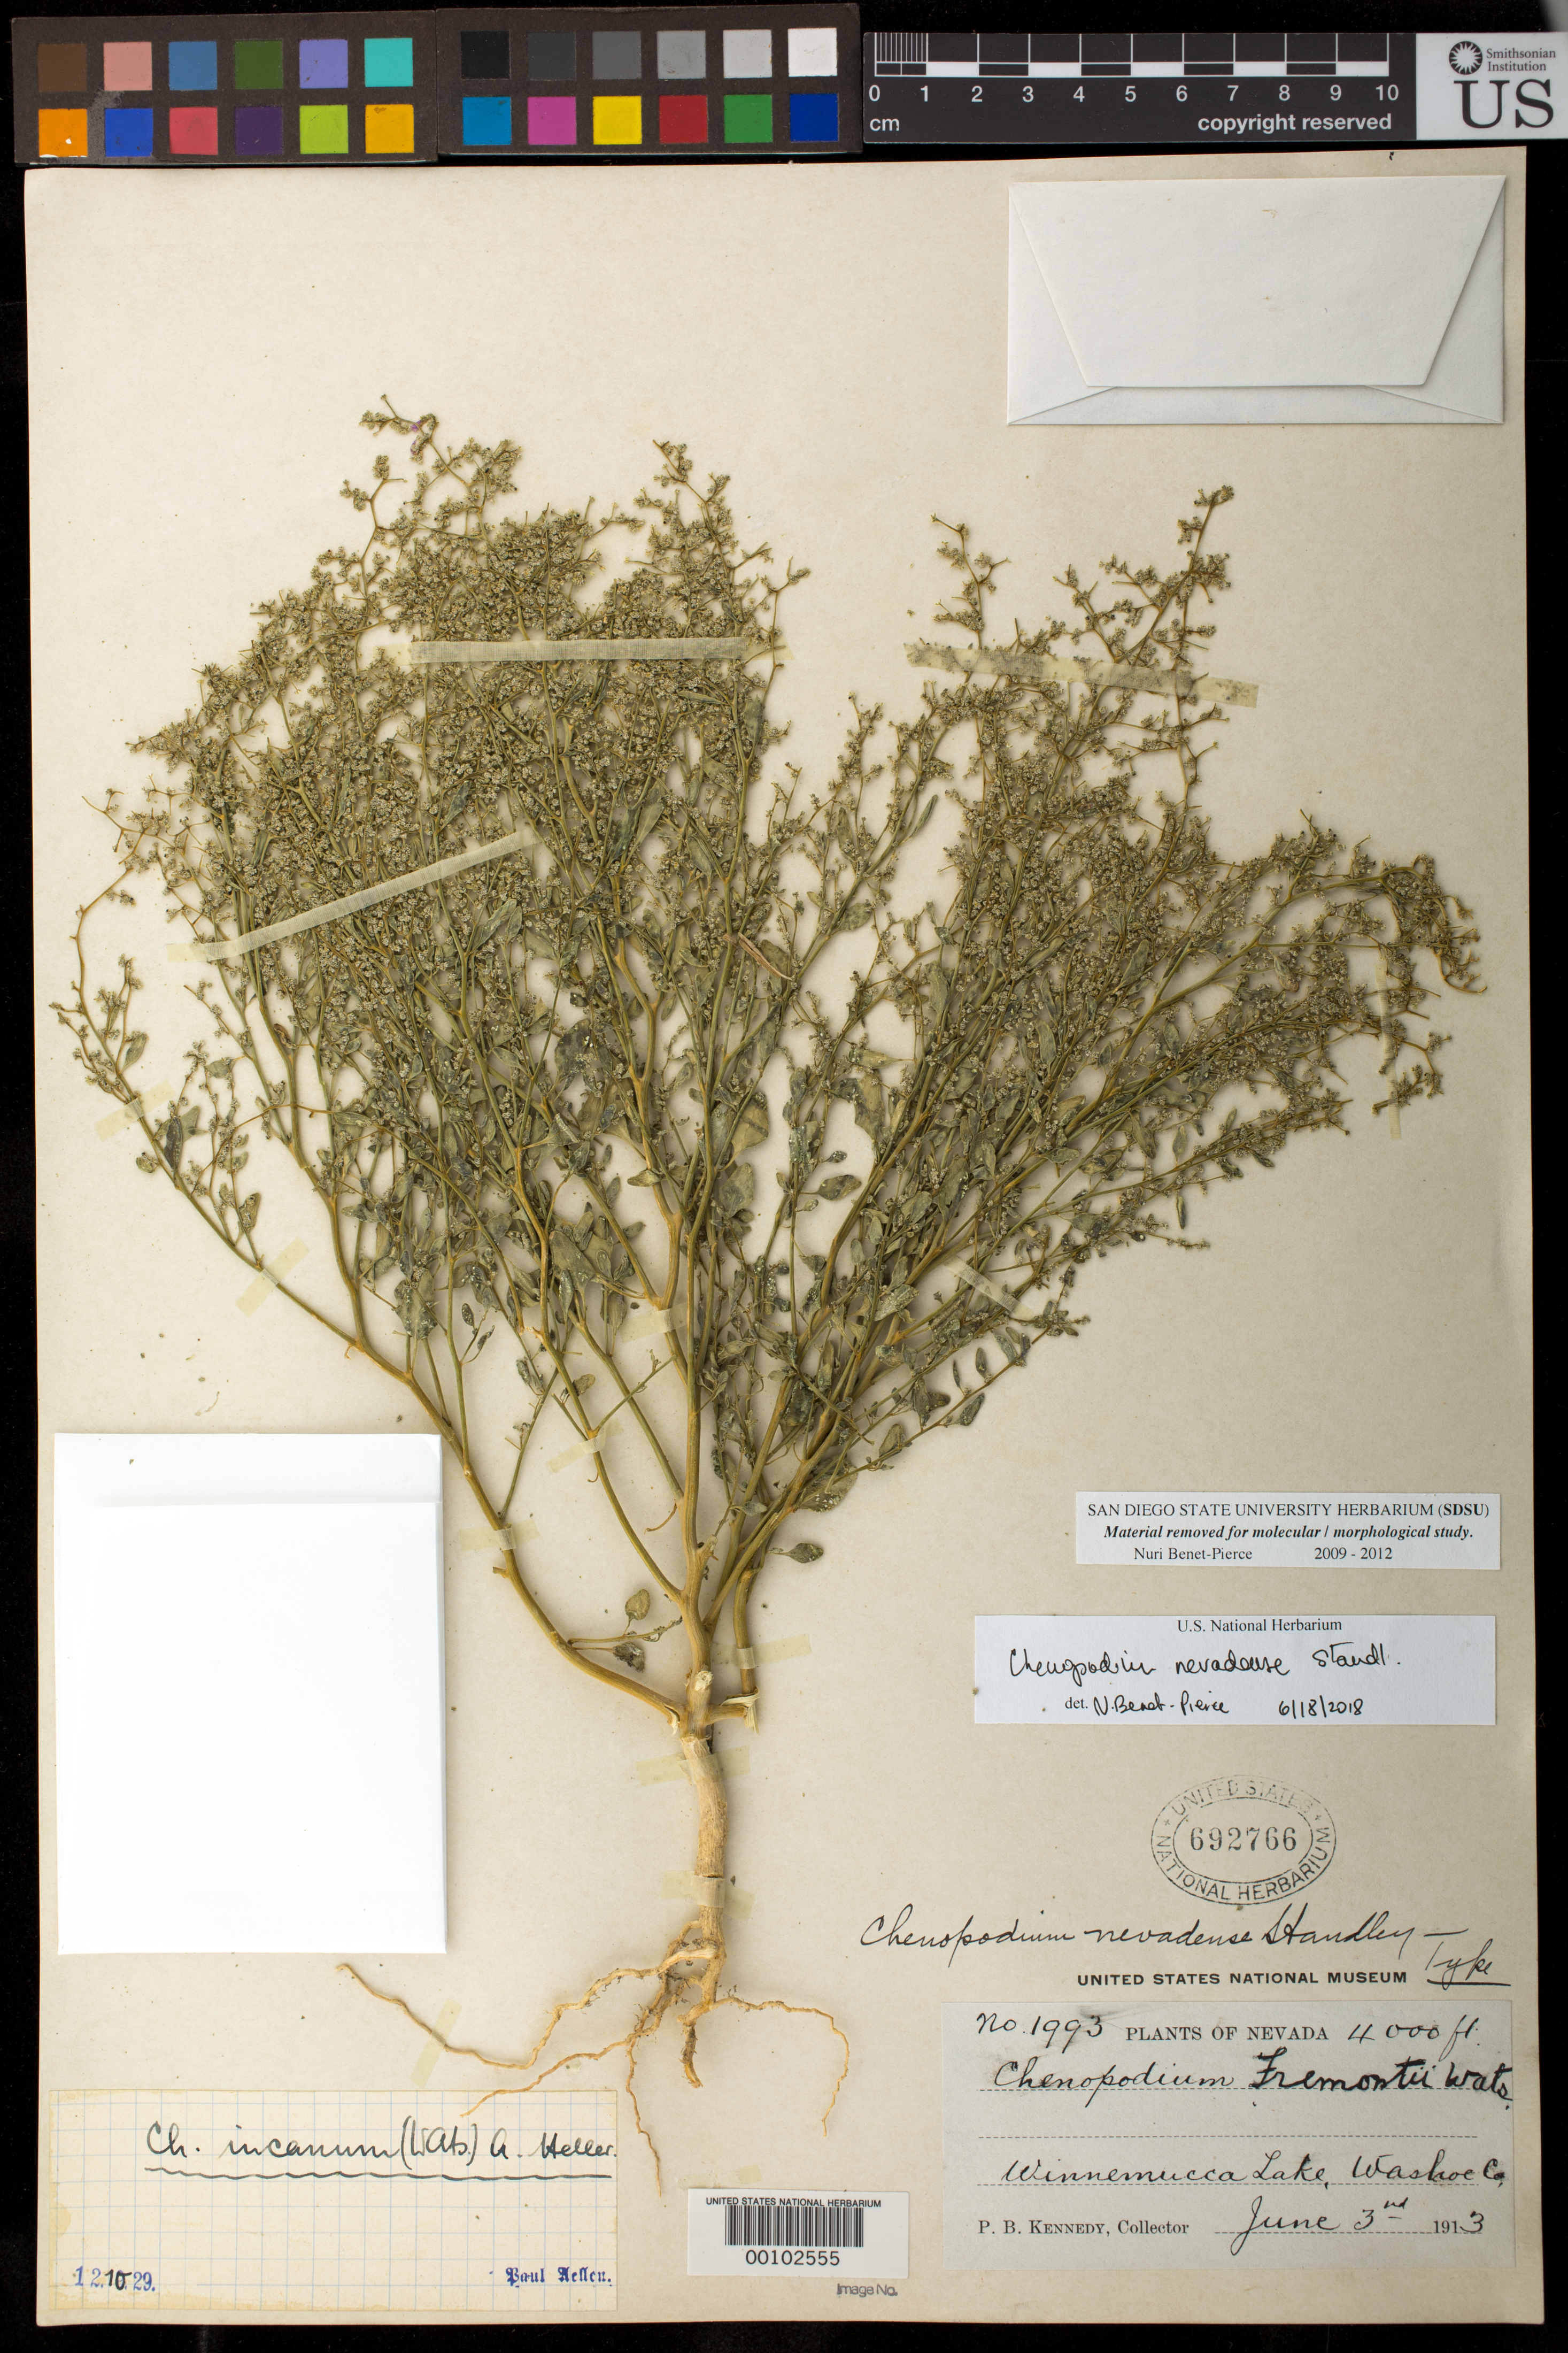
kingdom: Plantae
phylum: Tracheophyta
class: Magnoliopsida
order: Caryophyllales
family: Amaranthaceae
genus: Chenopodium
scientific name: Chenopodium nevadense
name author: Standl.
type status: Holotype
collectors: P. B. Kennedy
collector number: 1993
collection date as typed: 03 Jun 1913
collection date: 1913-06-03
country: United States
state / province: Nevada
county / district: Washoe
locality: Winnemucca Lake.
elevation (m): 1200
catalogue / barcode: US 692766